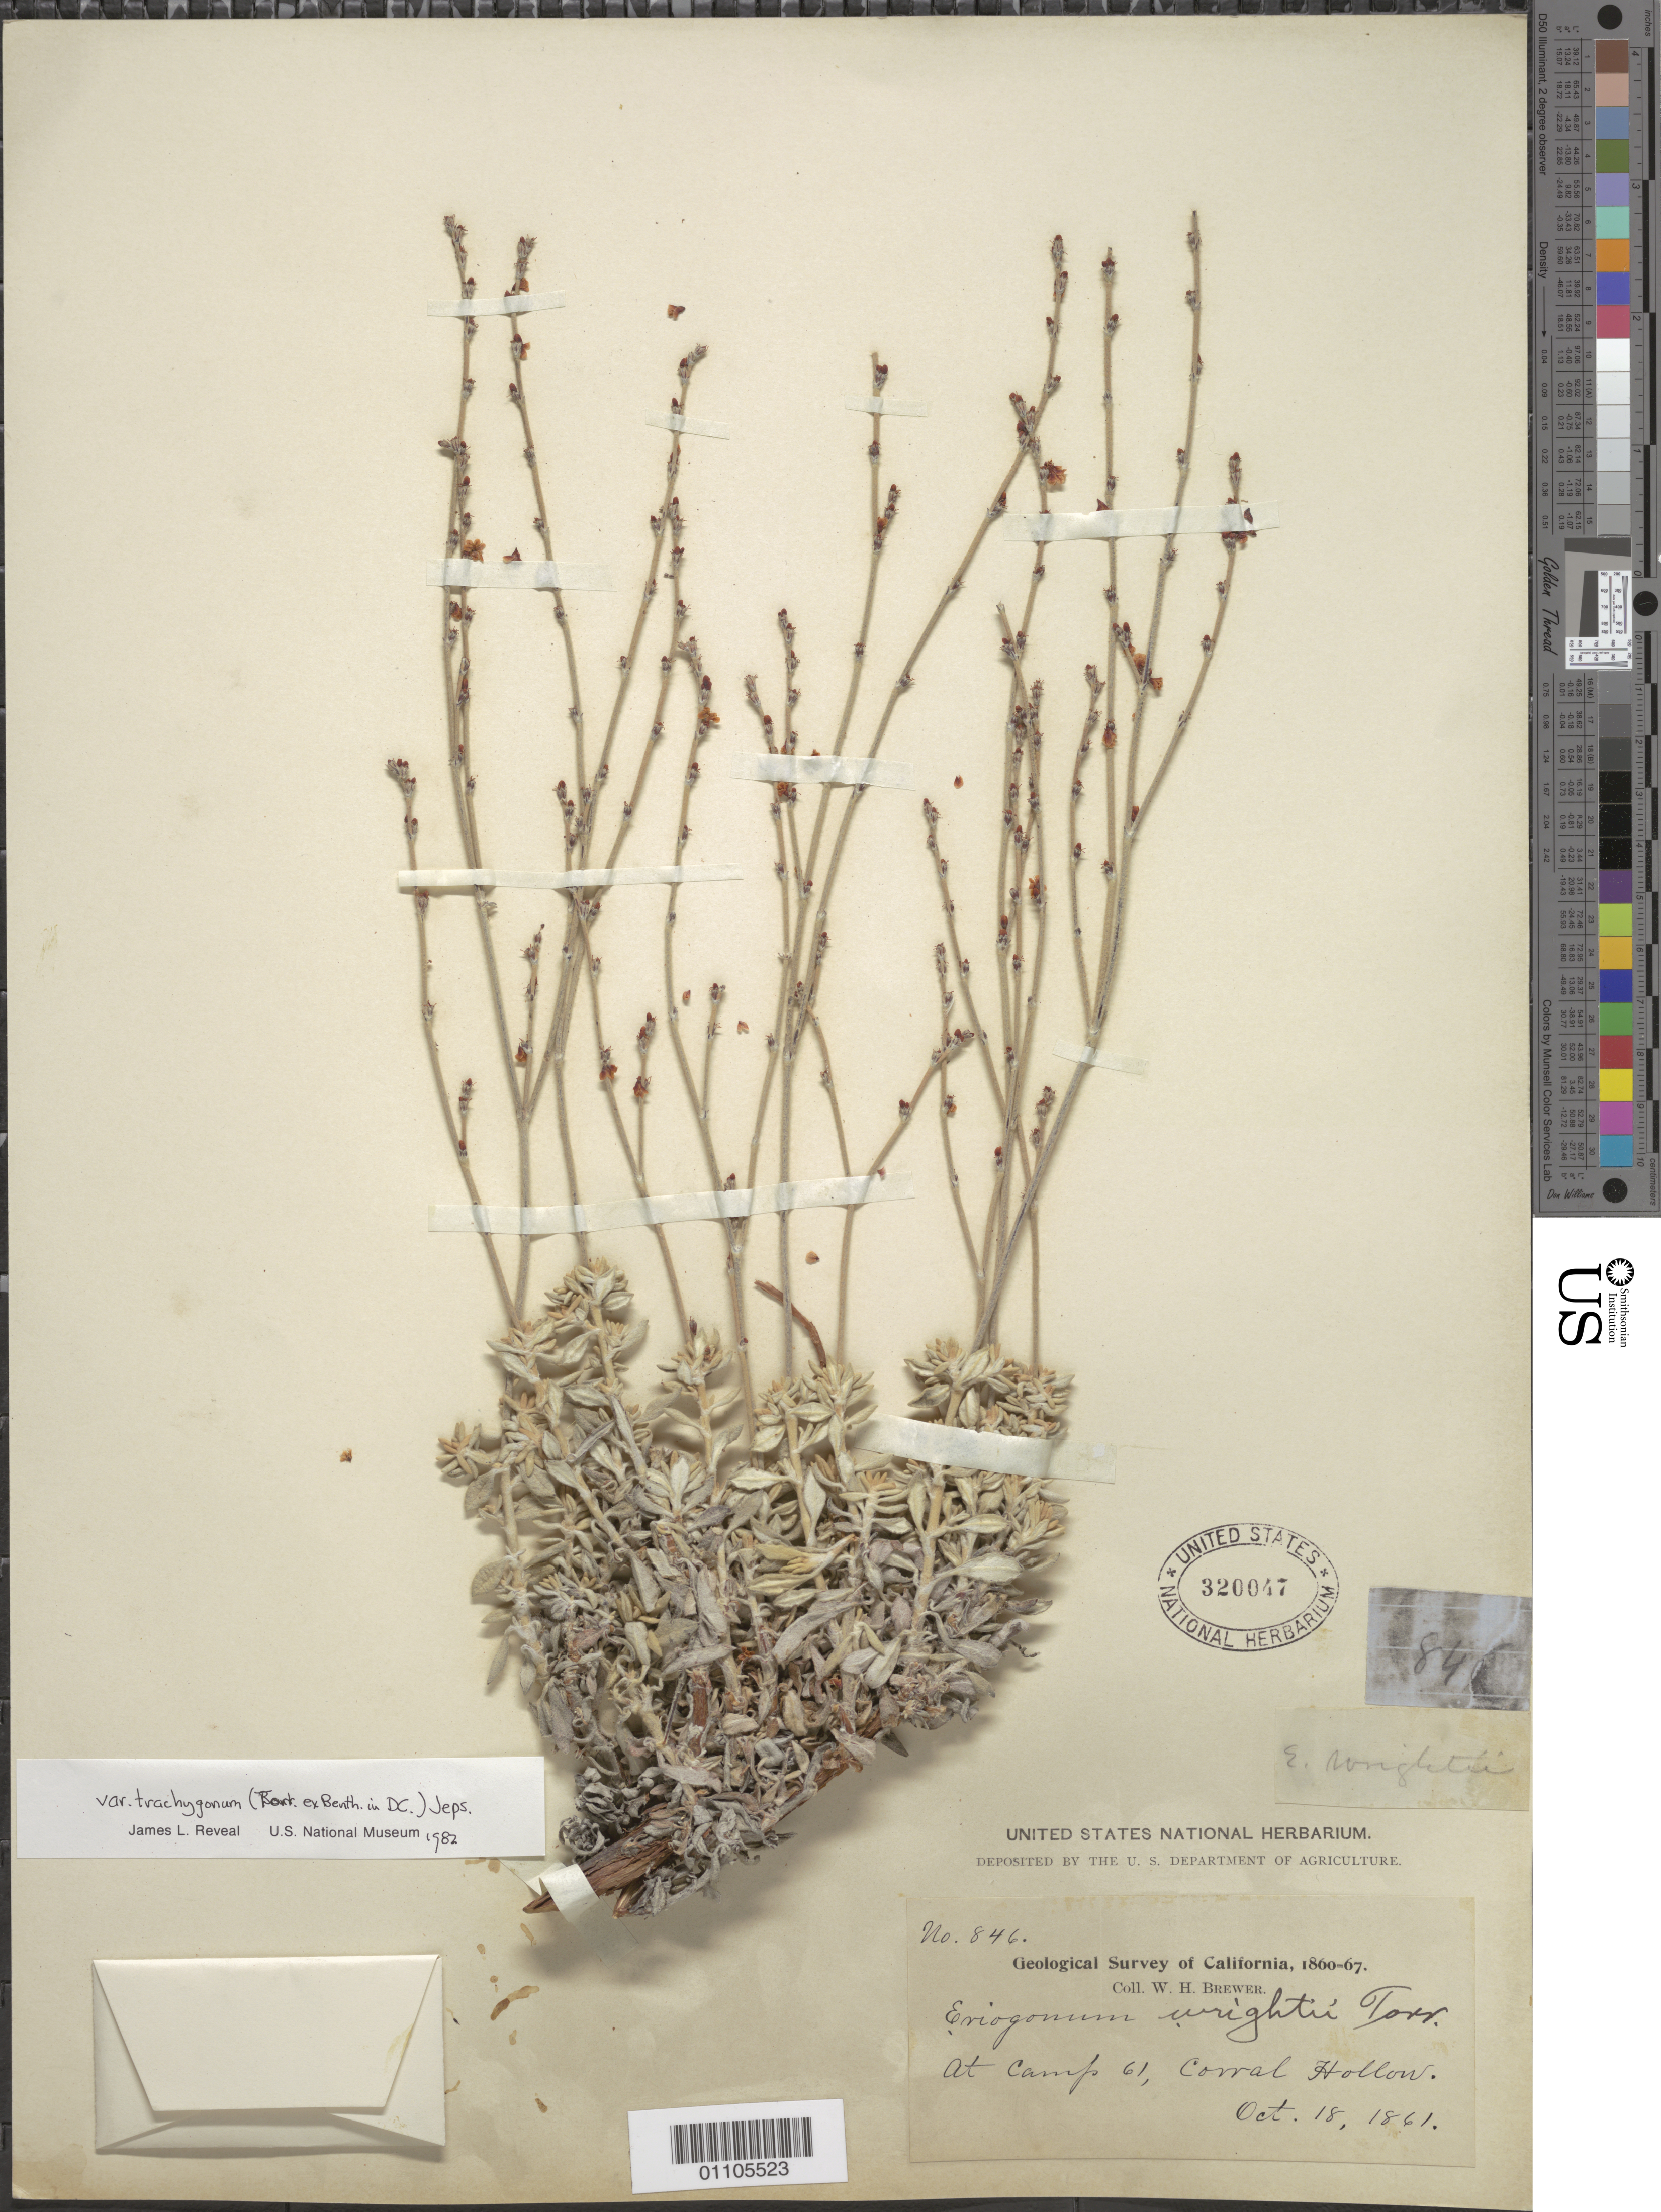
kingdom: Plantae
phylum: Tracheophyta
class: Magnoliopsida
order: Caryophyllales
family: Polygonaceae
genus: Eriogonum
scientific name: Eriogonum wrightii var. trachygonum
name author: (Torr. ex Benth.) Jeps.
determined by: Reveal, J. L.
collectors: W. H. Brewer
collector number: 846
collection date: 1861-10-18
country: United States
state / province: California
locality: At Camp 61, Corral Hollow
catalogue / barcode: US 320047